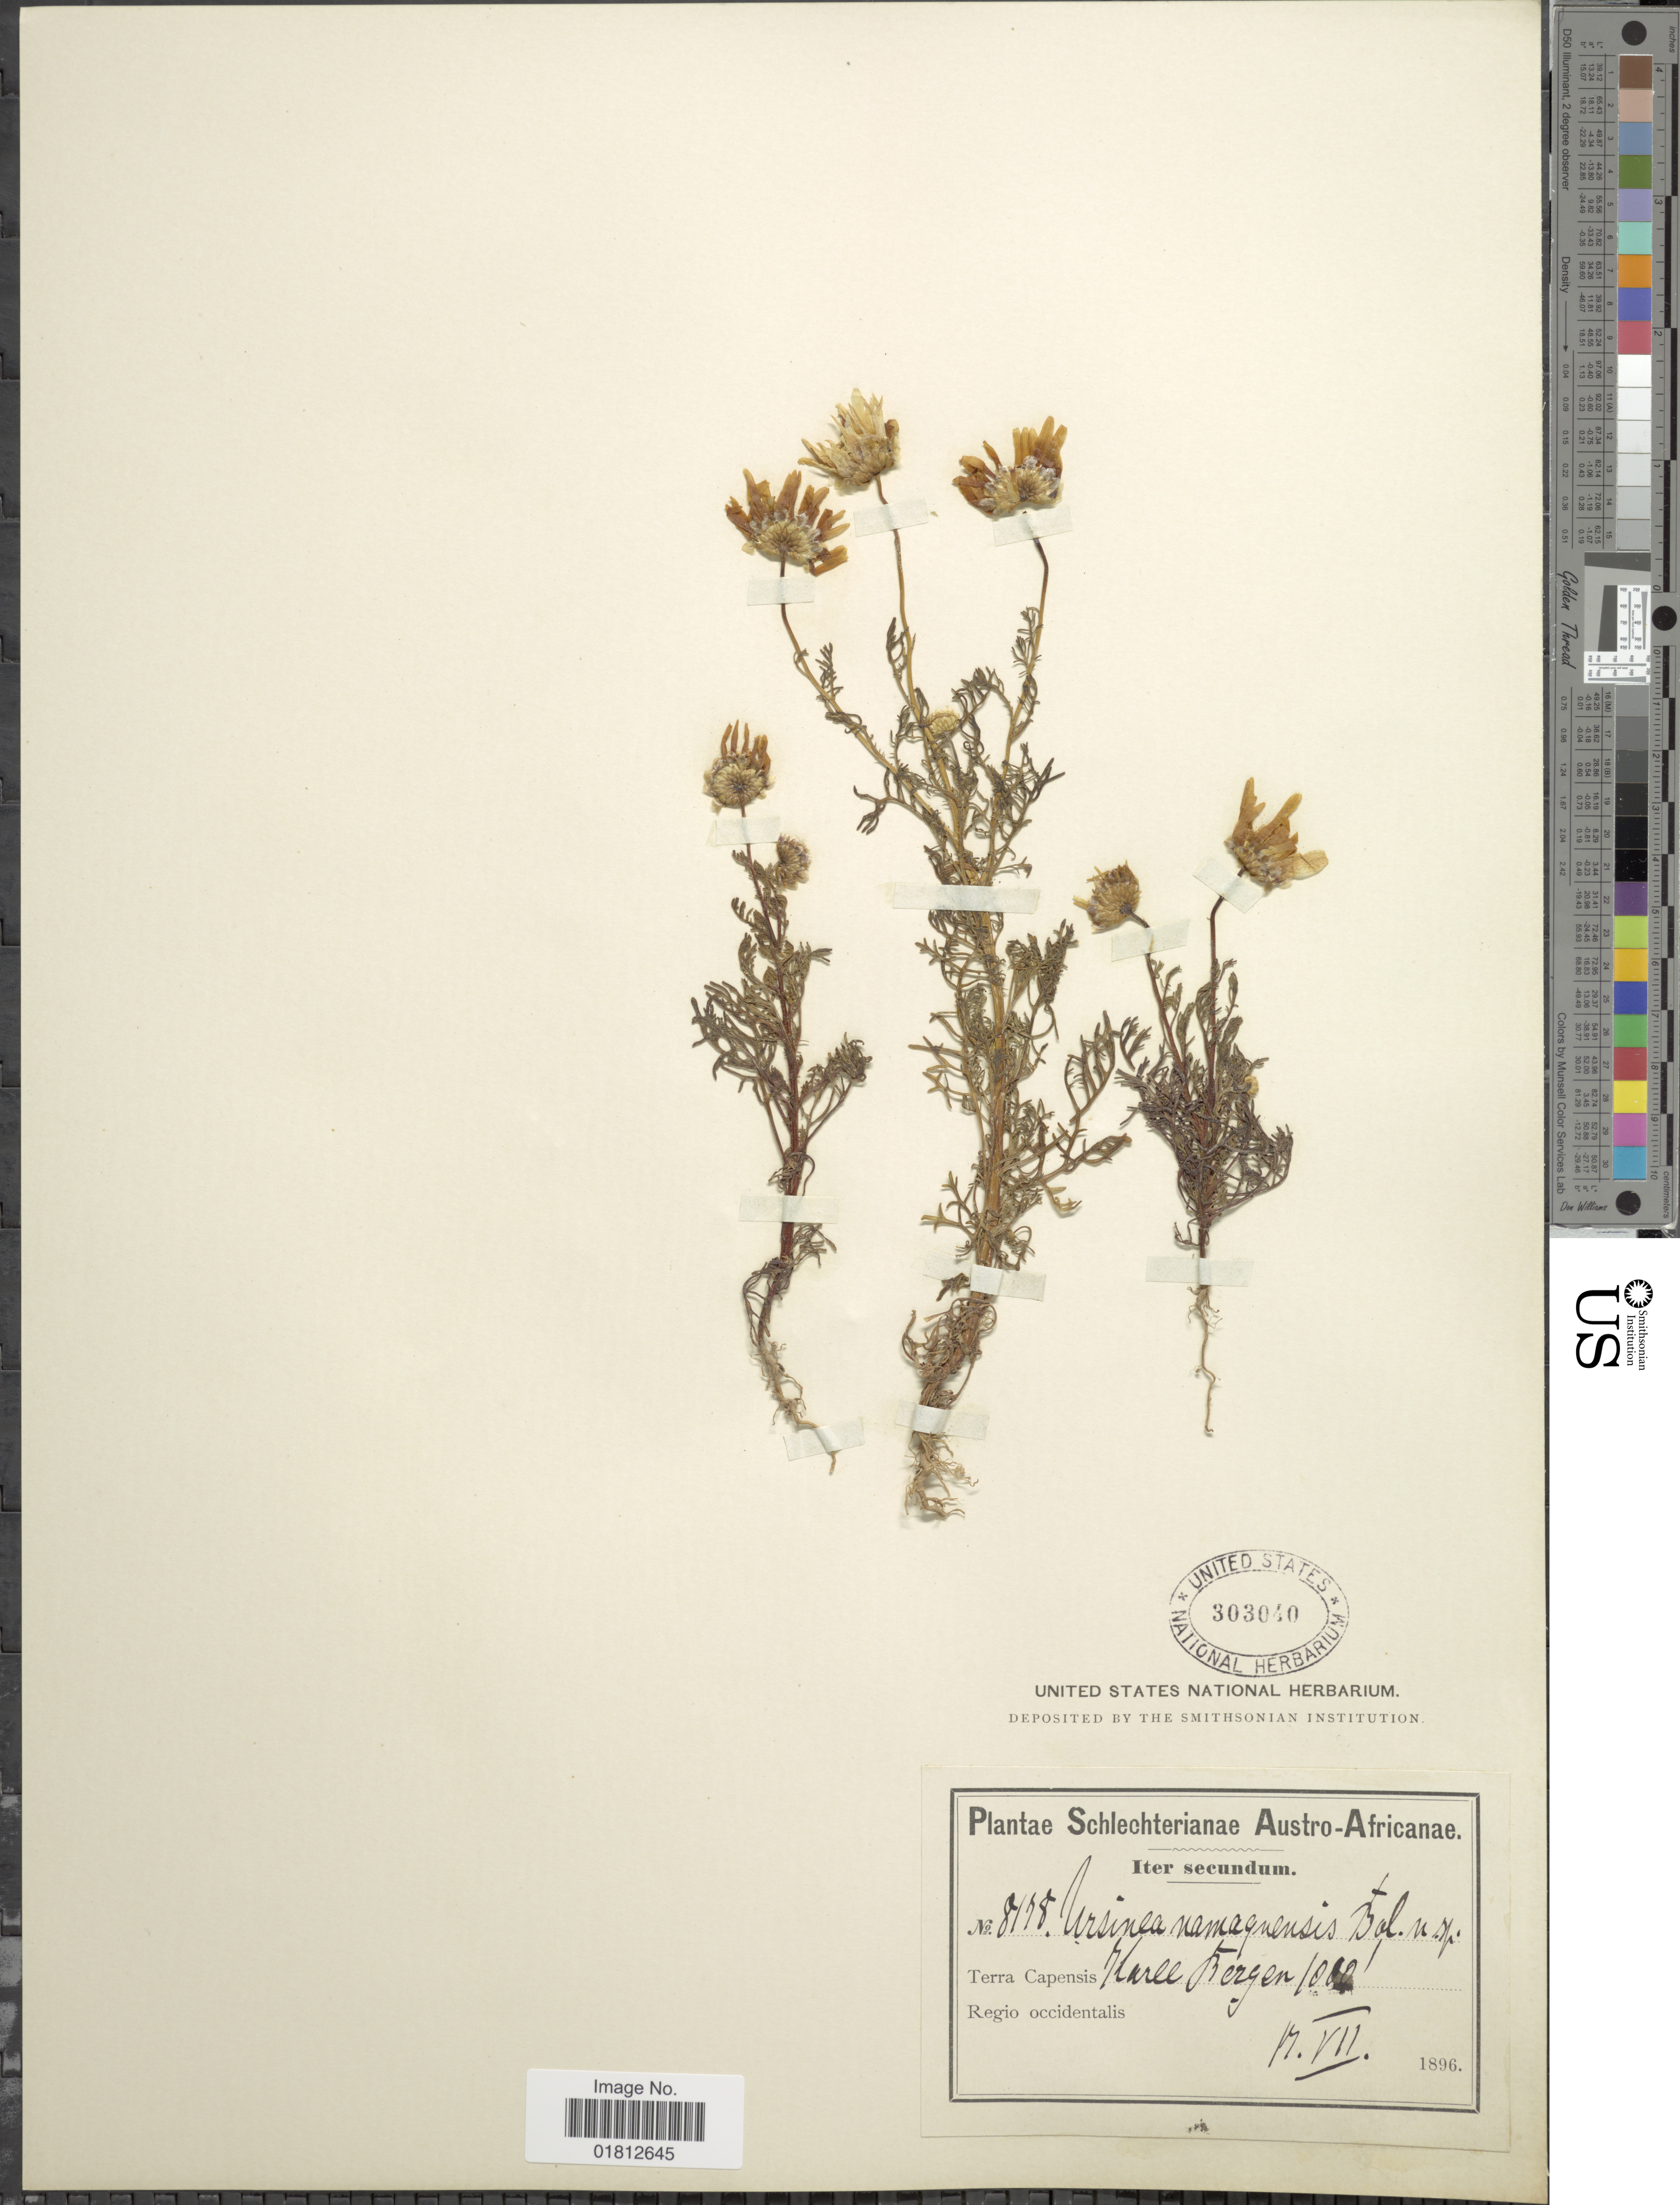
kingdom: Plantae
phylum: Tracheophyta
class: Magnoliopsida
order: Asterales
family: Asteraceae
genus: Ursinia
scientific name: Ursinia calenduliflora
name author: (DC.) N.E. Br.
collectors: Schlechter, --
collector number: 8178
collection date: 1896-07-17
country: South Africa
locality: Austro-Africanae, Karee Bergen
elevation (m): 305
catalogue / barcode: US 303040